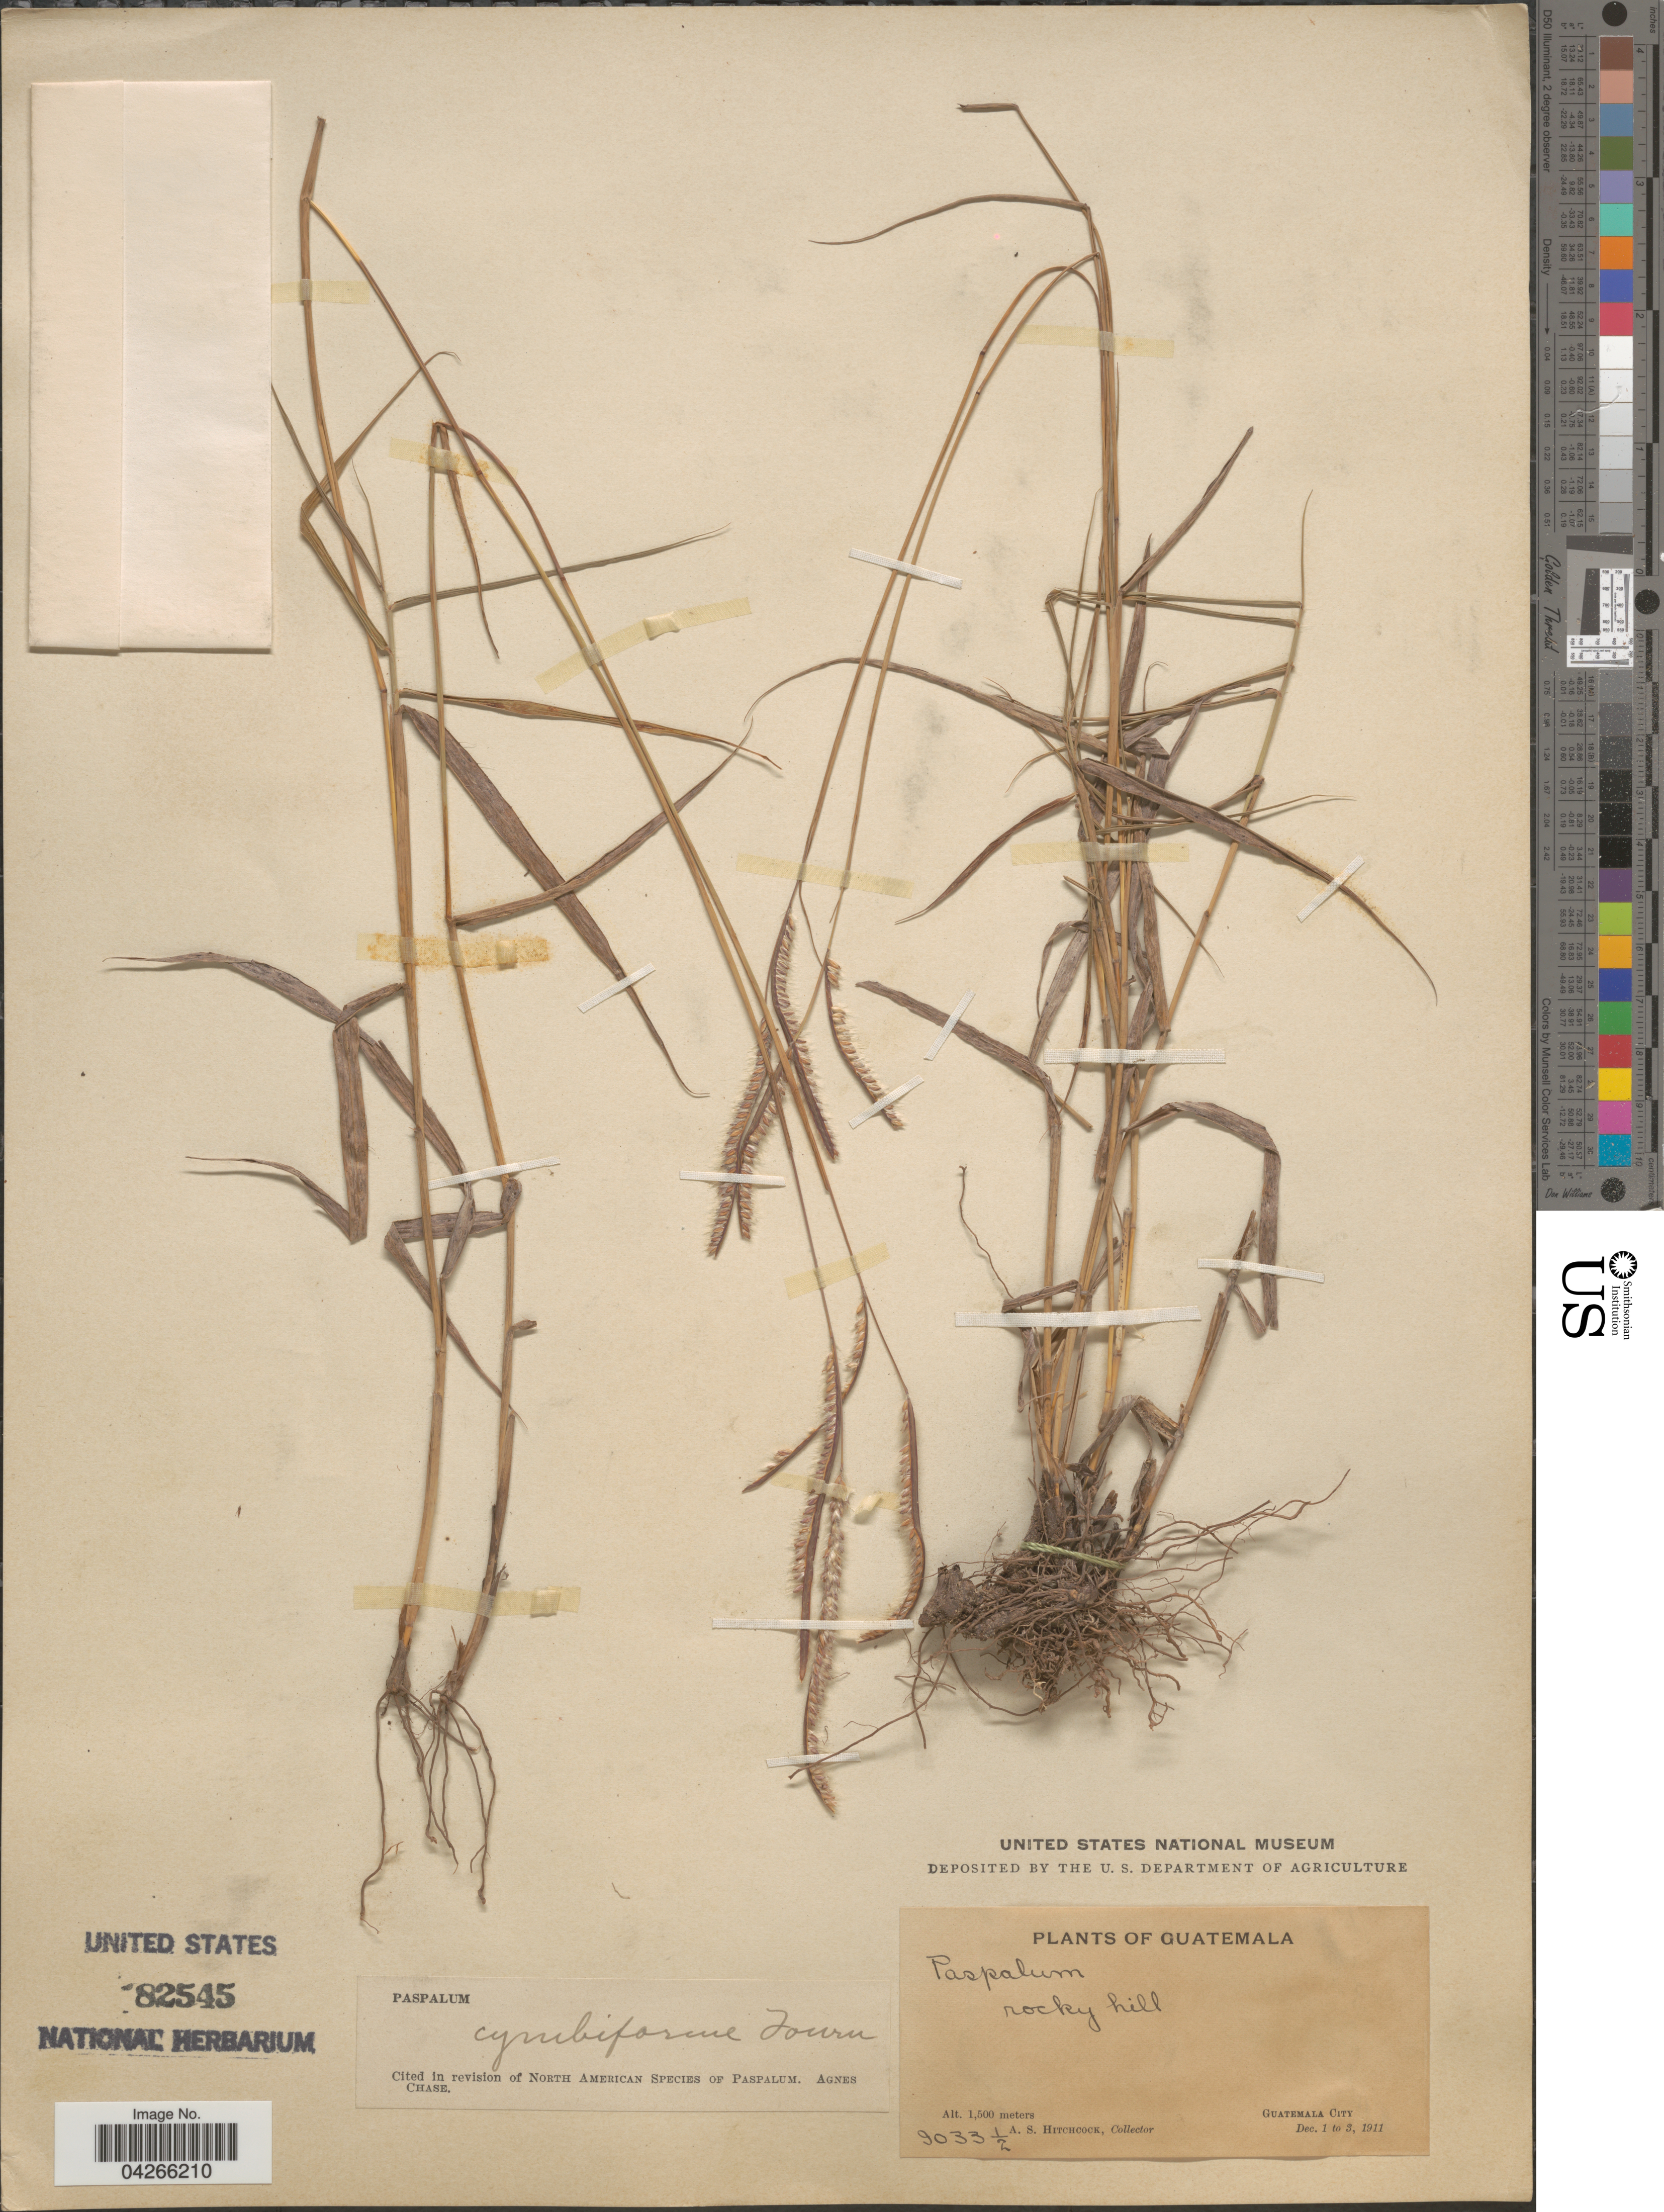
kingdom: Plantae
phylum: Tracheophyta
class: Liliopsida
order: Poales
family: Poaceae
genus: Paspalum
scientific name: Paspalum cymbiforme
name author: E. Fourn.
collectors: A. S. Hitchcock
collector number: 9033½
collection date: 1911-12-01/1911-12-03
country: Guatemala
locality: Rocky hill. Guatemala City.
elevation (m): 1500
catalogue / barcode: US 82545